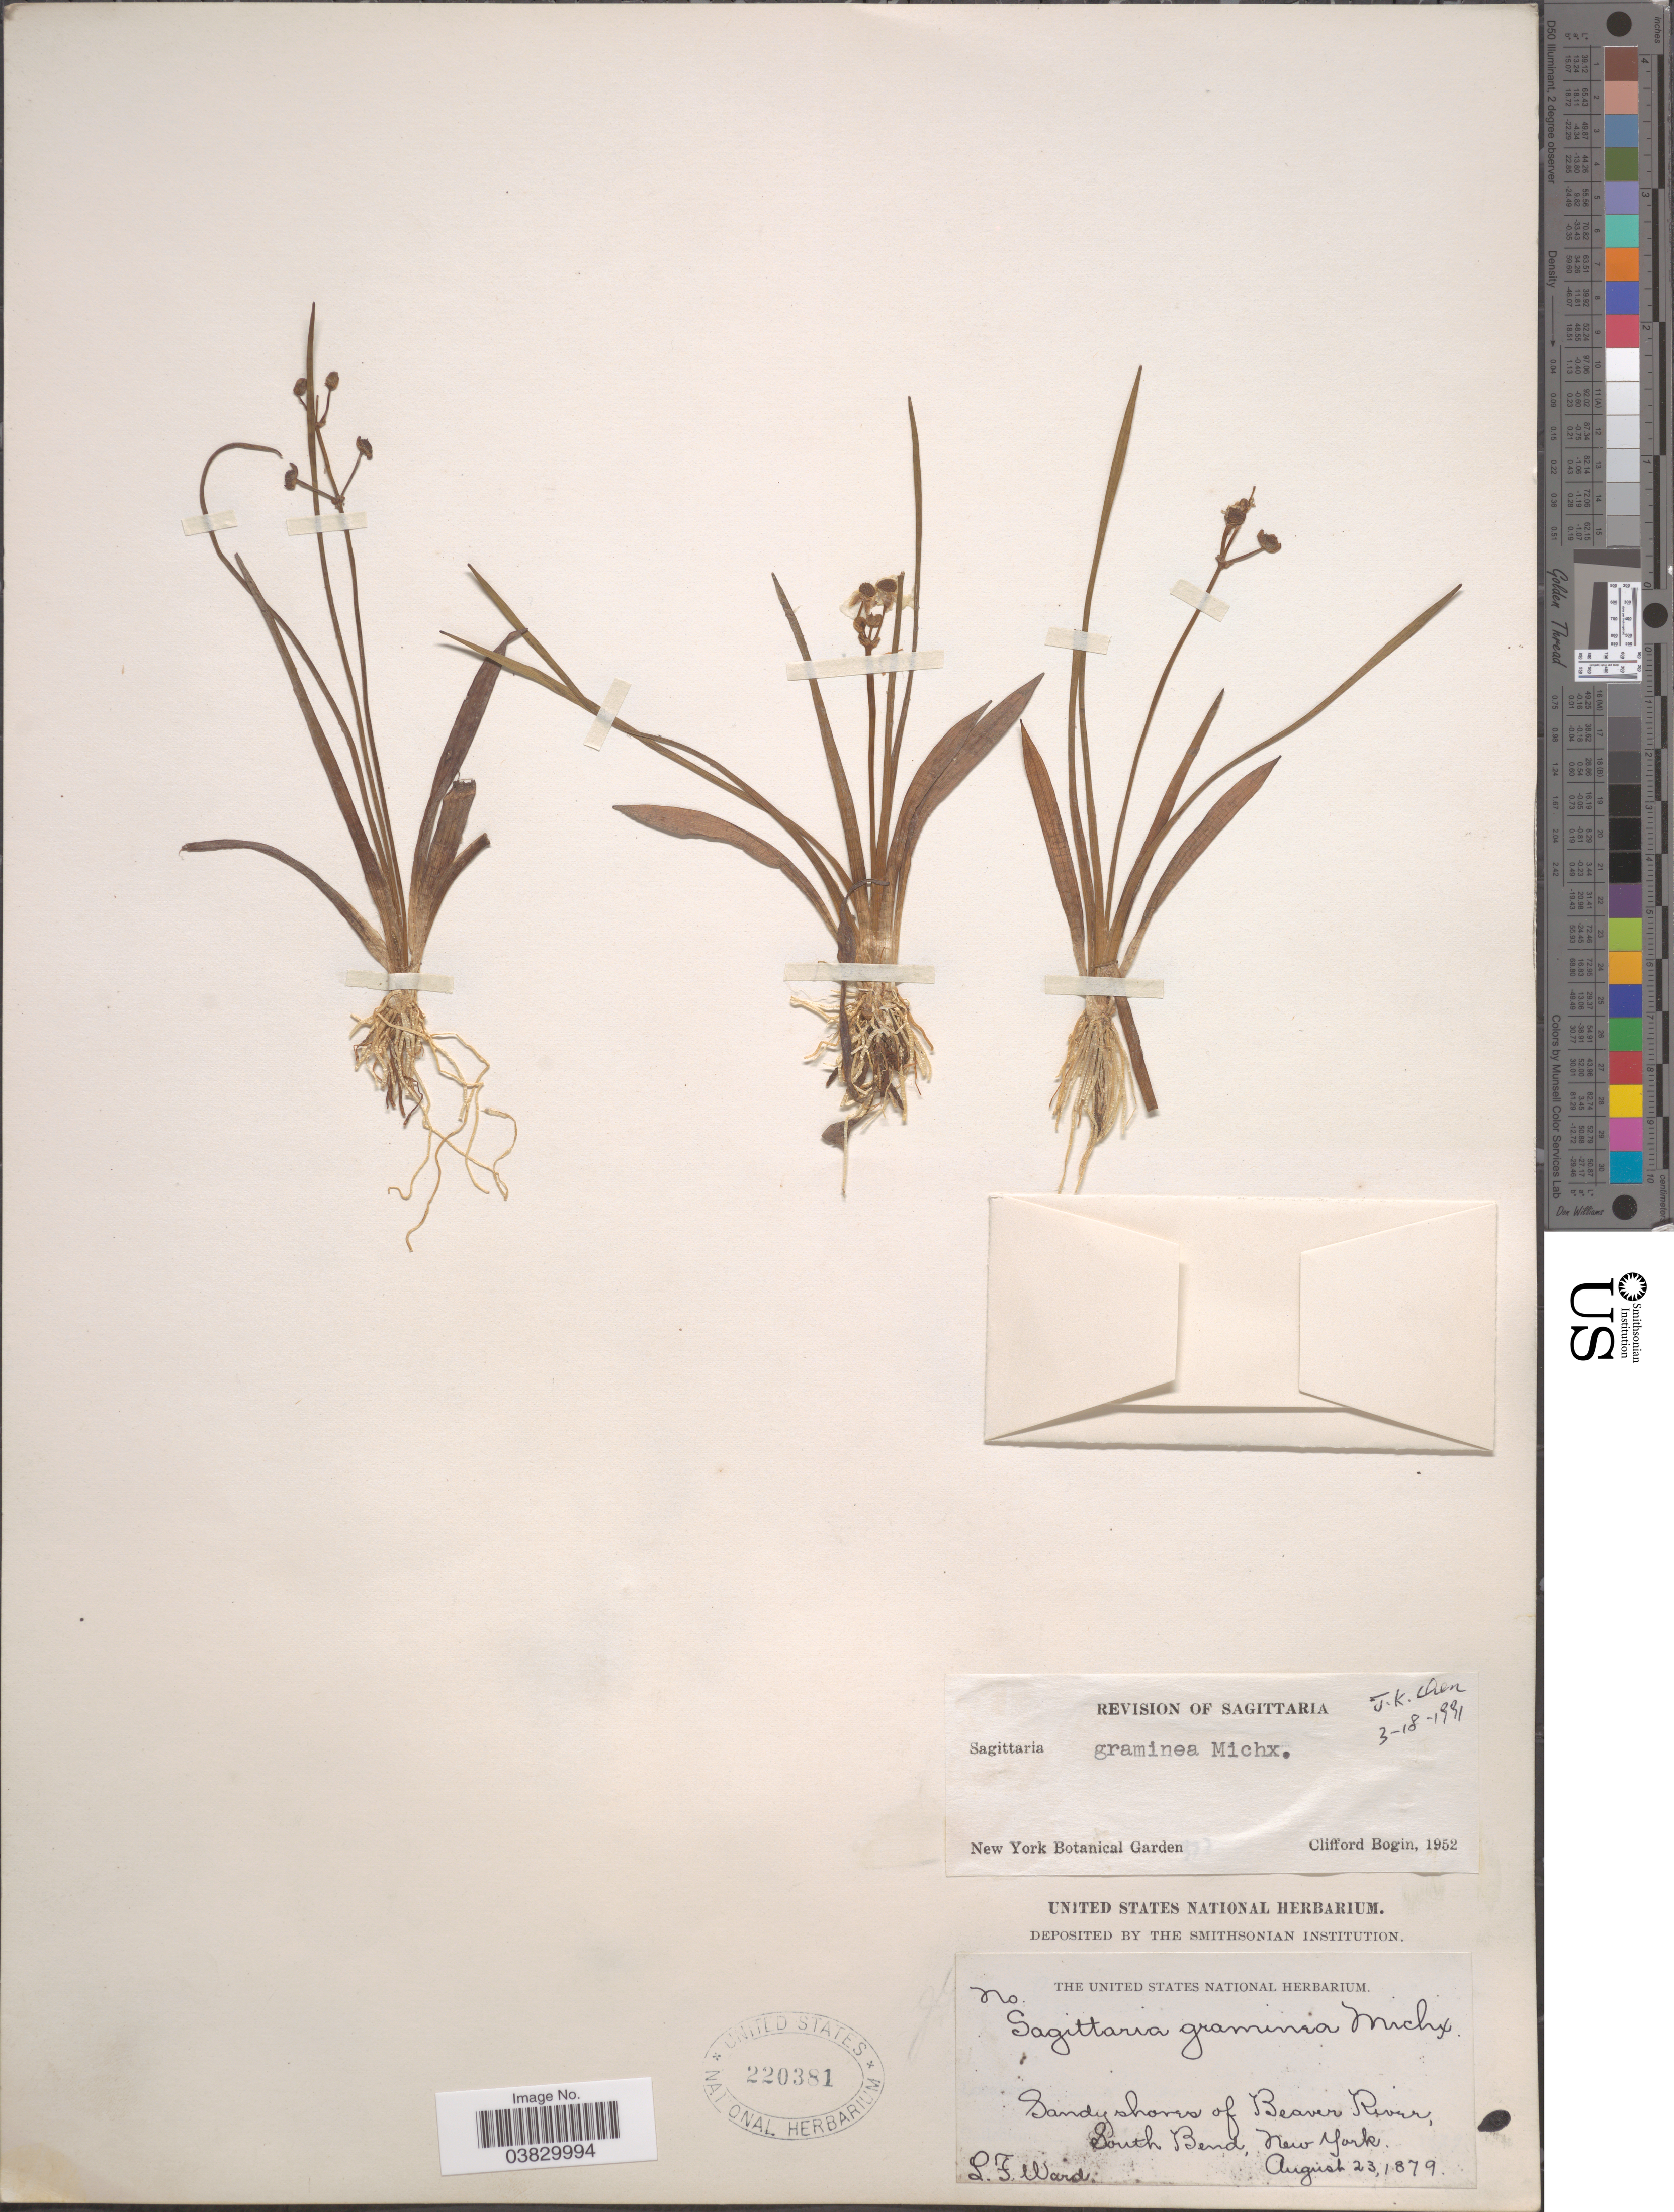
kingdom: Plantae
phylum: Tracheophyta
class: Liliopsida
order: Alismatales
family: Alismataceae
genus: Sagittaria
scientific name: Sagittaria graminea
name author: Michx.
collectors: L. Ward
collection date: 1879-08-23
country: United States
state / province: New York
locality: Sandy shores of Beaver River, South Bend.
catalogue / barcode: US 220381